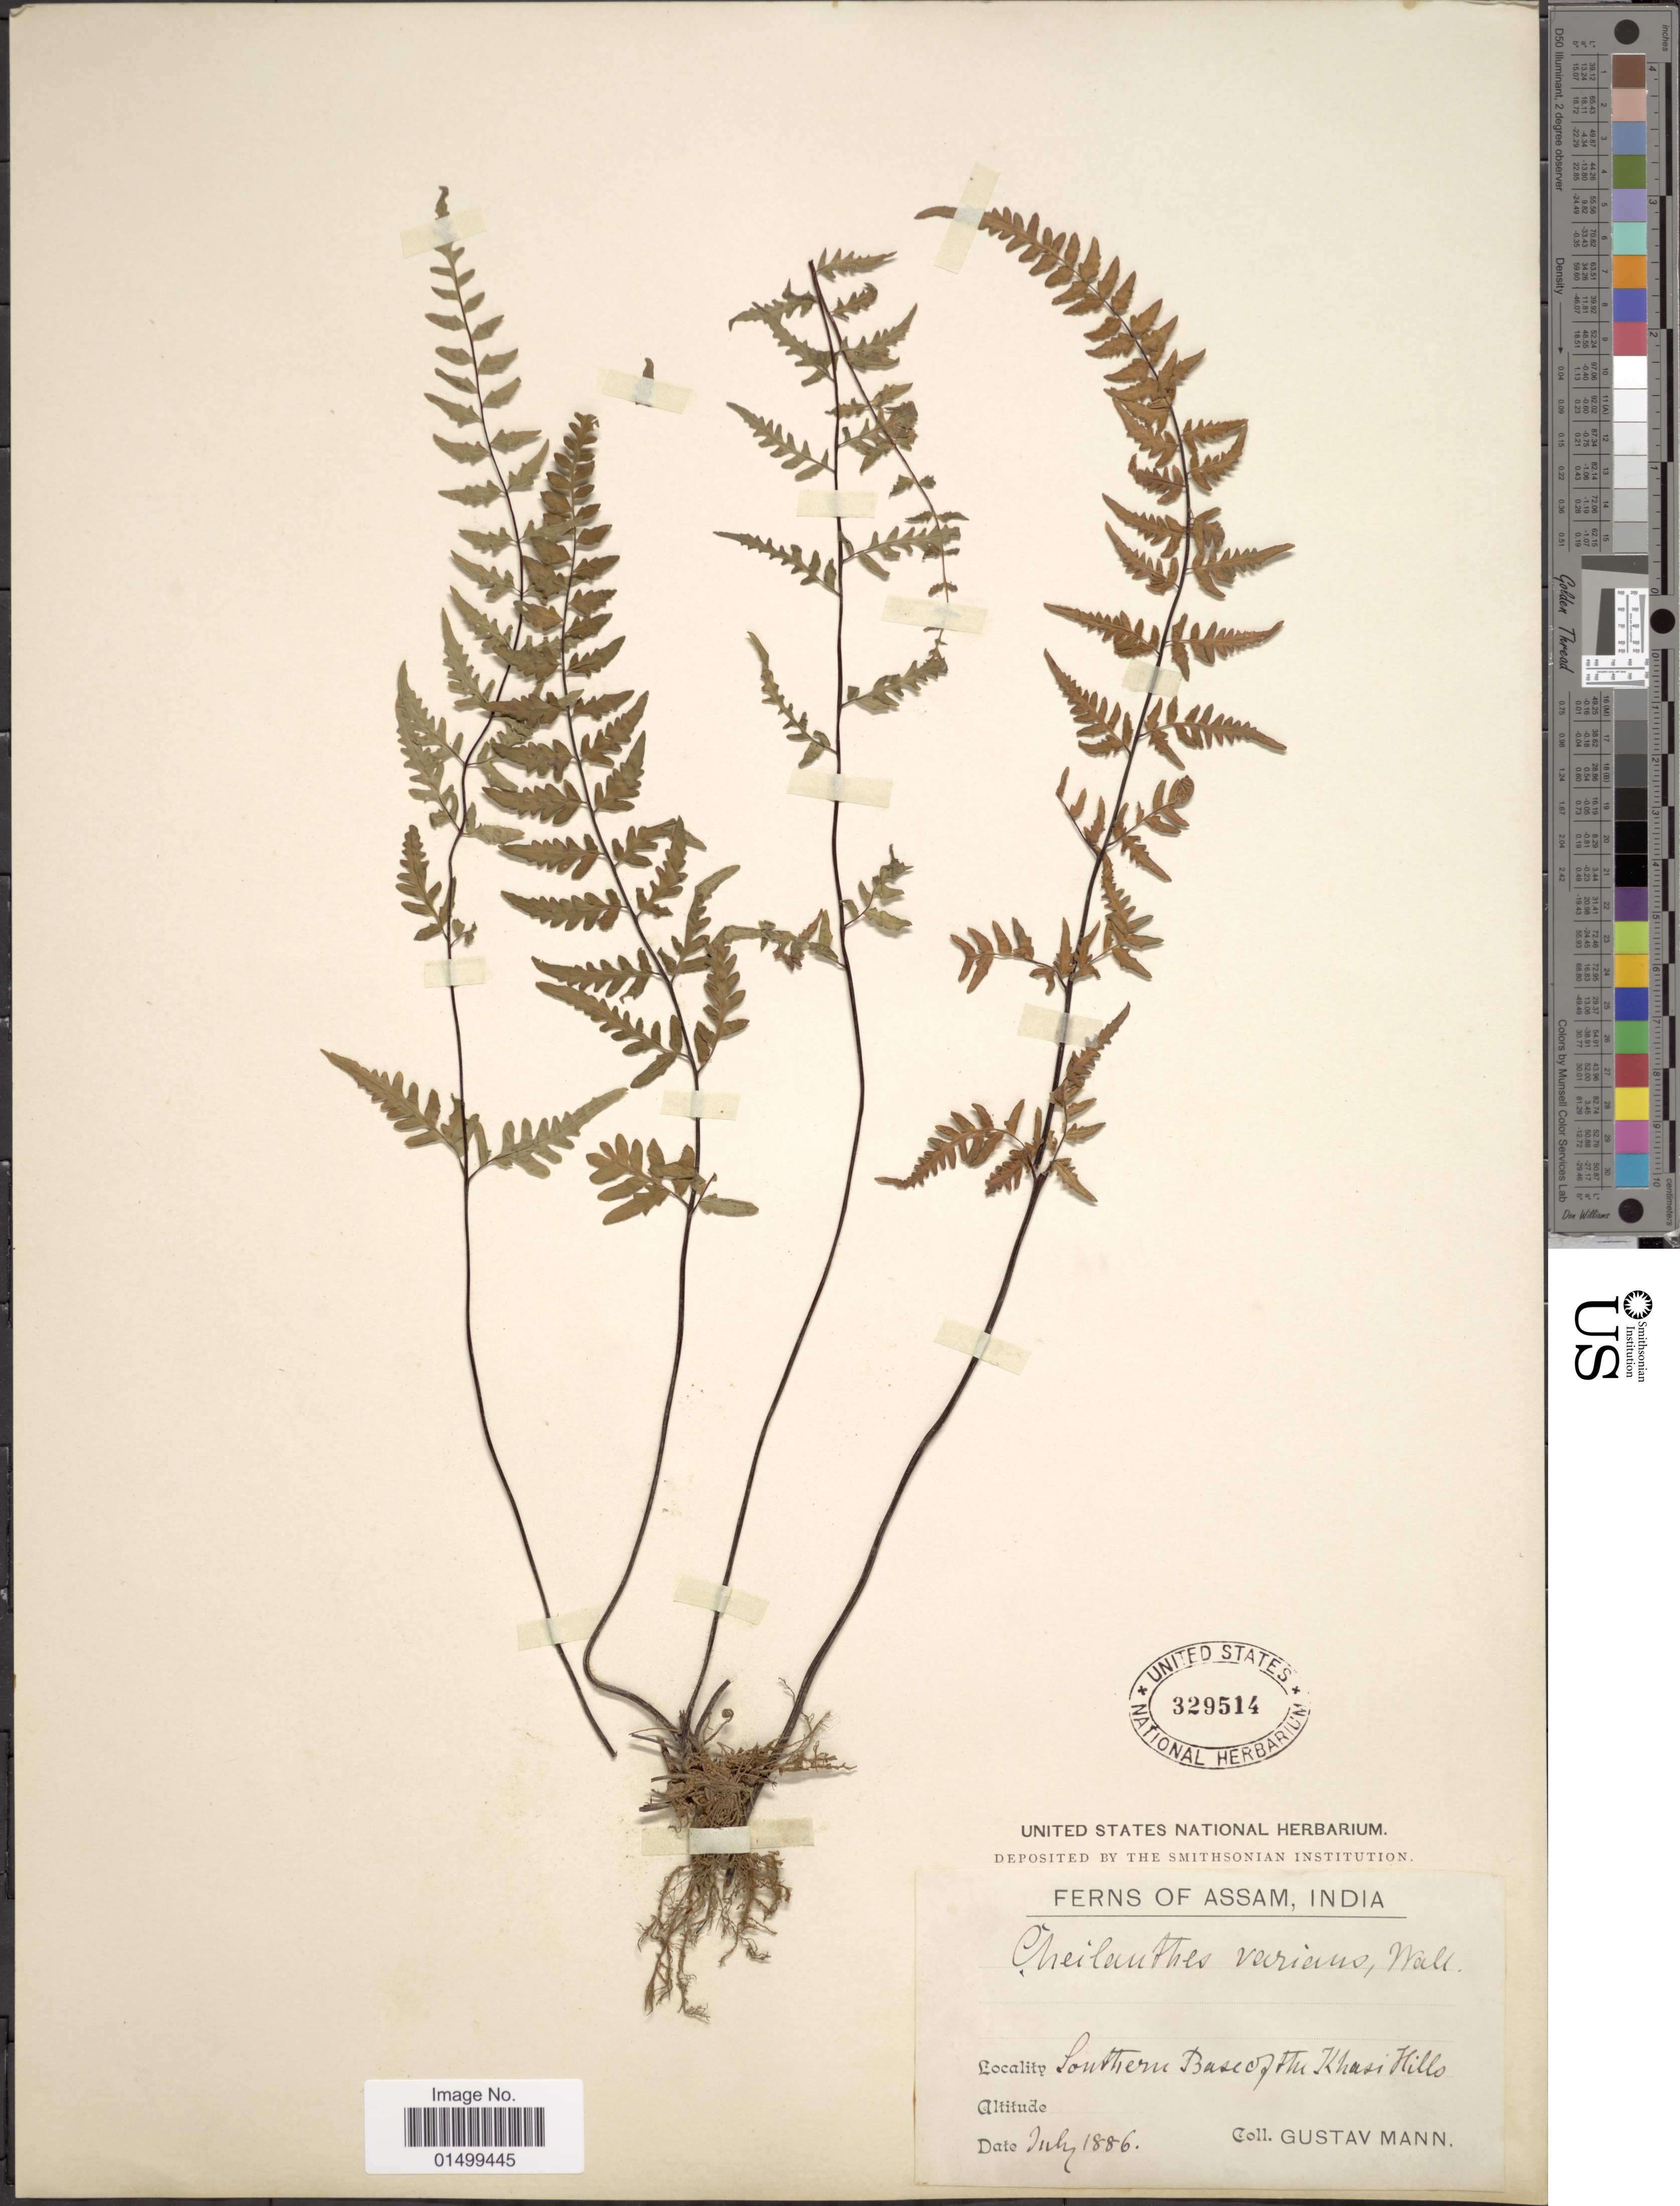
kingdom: Plantae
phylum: Tracheophyta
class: Polypodiopsida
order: Polypodiales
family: Pteridaceae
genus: Cheilanthes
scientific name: Cheilanthes belangeri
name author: (Bory) C. Chr.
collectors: G. Mann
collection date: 1886-07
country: India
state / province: Meghalaya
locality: Southern Base of Khasi Hills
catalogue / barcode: US 329514